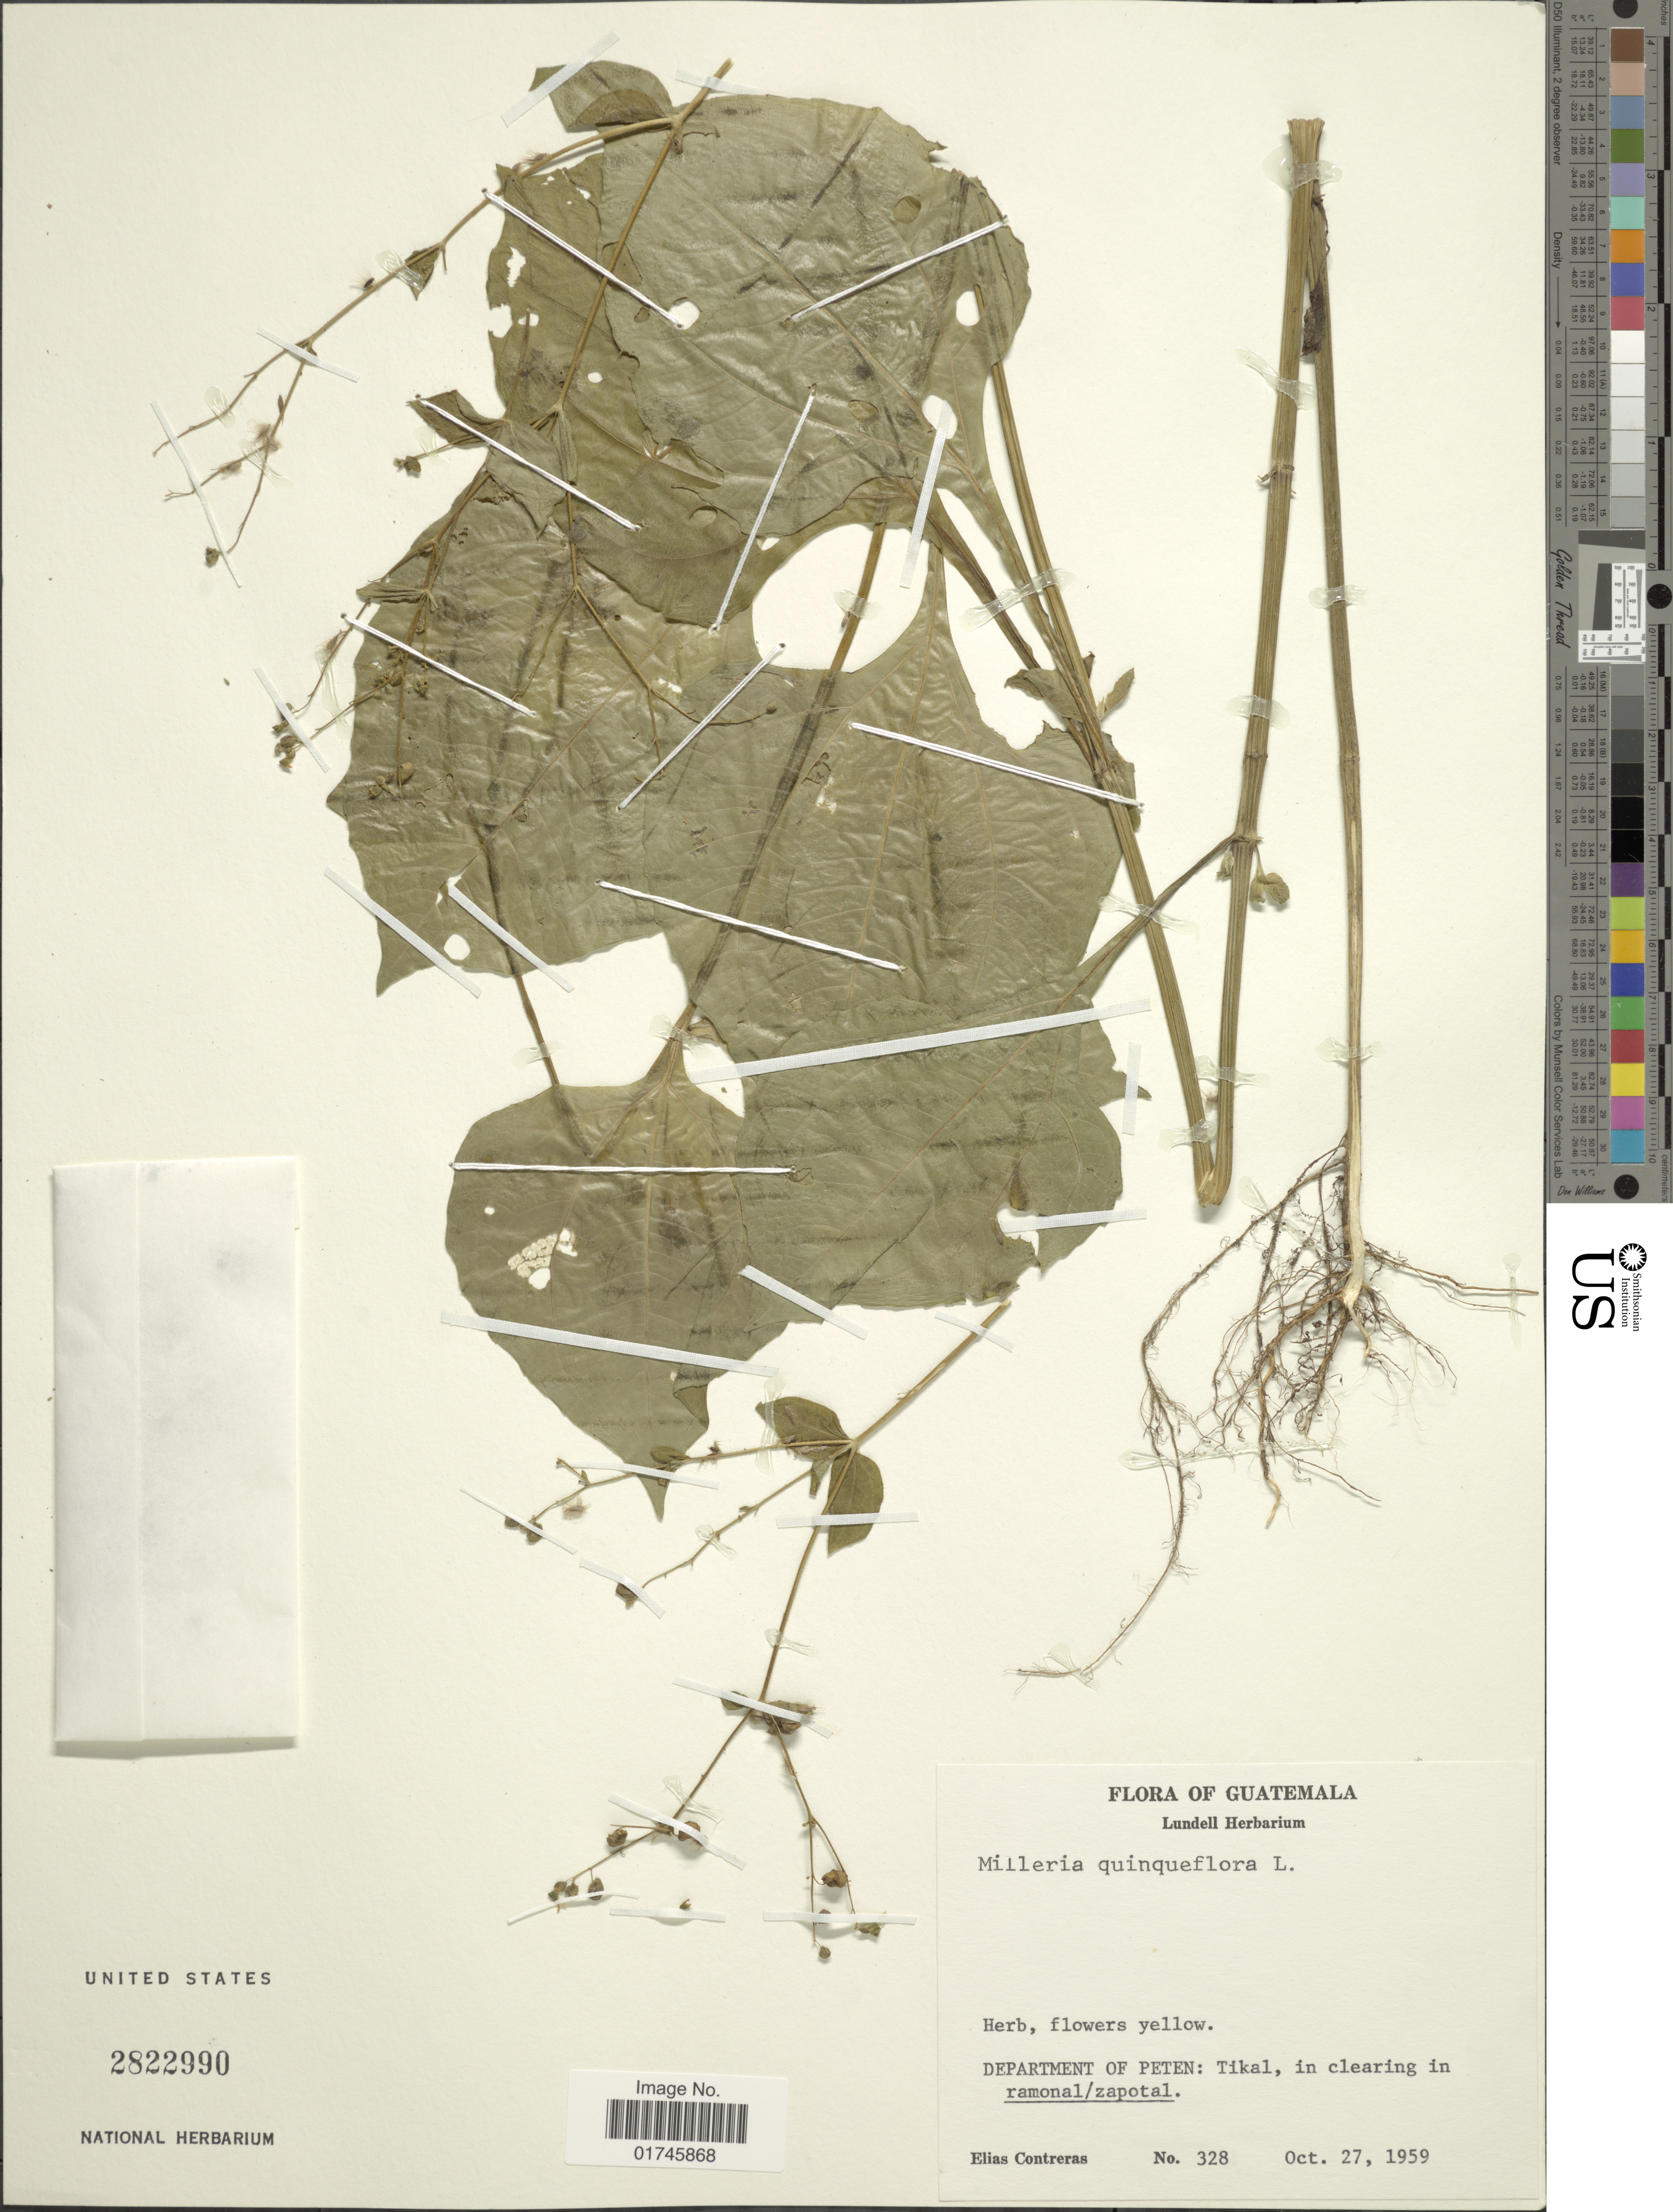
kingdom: Plantae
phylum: Tracheophyta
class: Magnoliopsida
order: Asterales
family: Asteraceae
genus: Milleria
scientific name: Milleria quinqueflora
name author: L.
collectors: E. Contreras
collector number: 328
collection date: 1959-10-27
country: Guatemala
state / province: El Petén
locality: Department of Peten: Tikal, in clearing in ramonal/zapotal. Guatemala.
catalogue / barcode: US 2822990